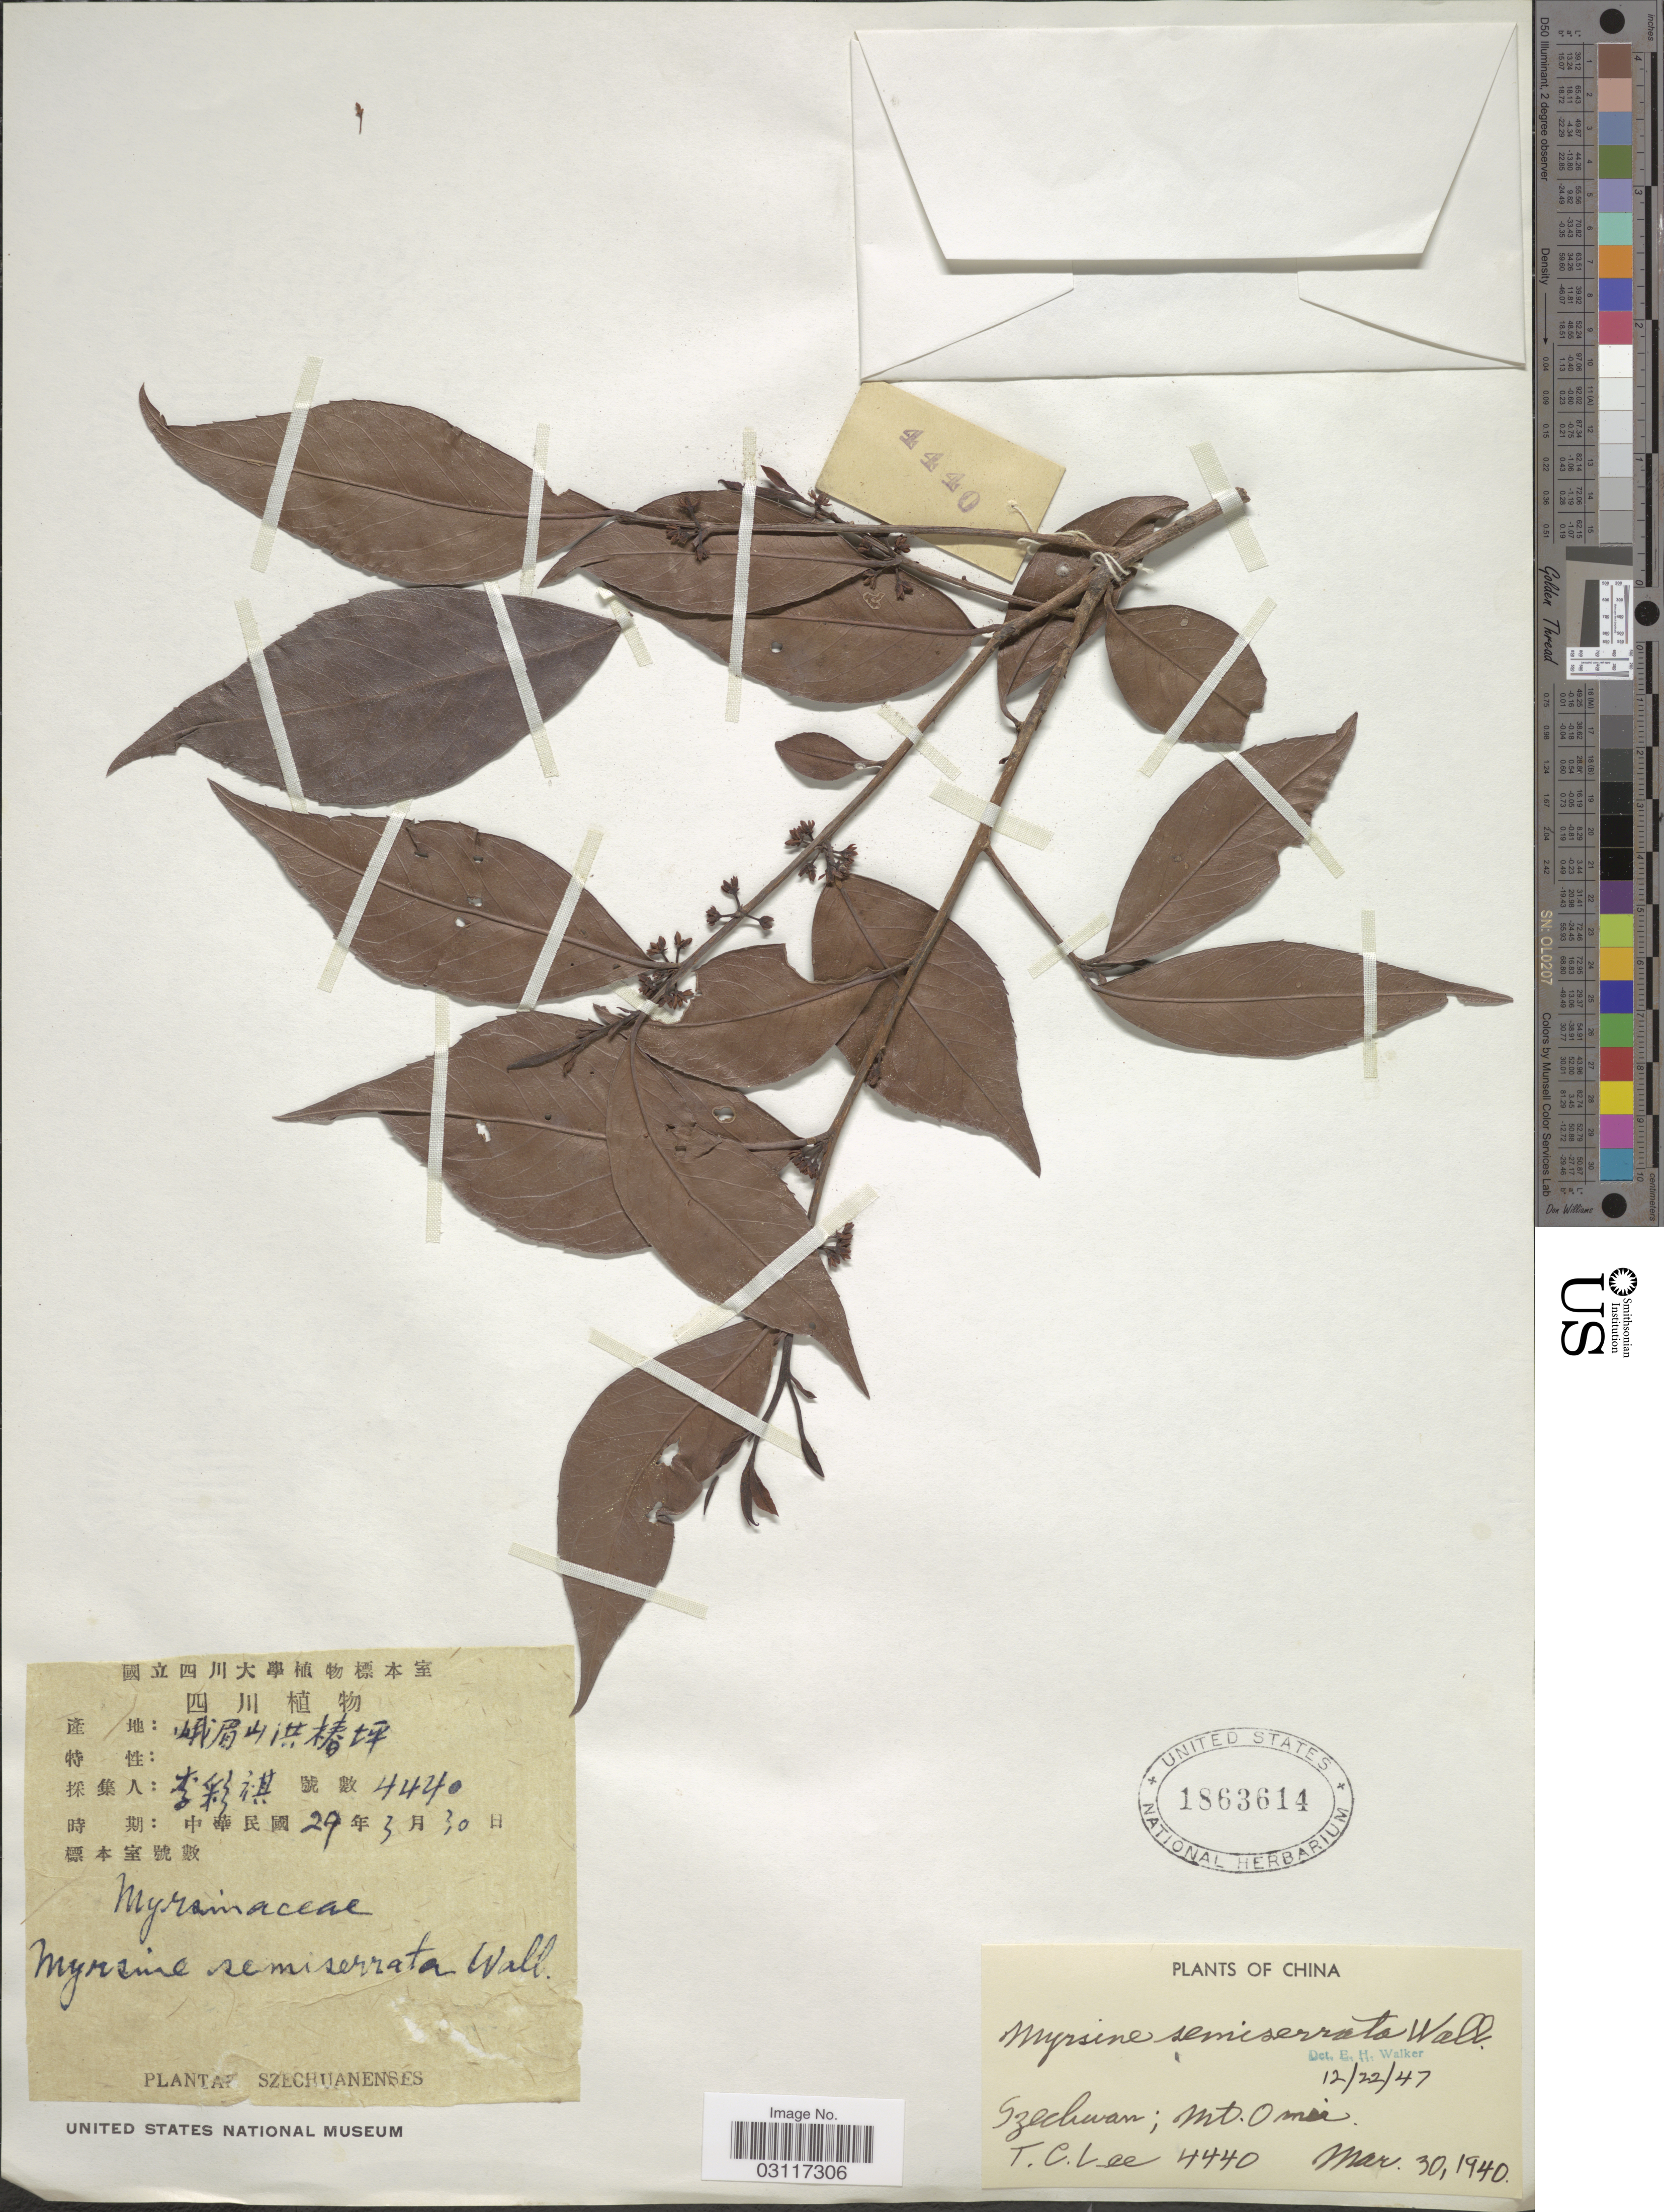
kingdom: Plantae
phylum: Tracheophyta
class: Magnoliopsida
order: Ericales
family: Primulaceae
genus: Myrsine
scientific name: Myrsine semiserrata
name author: Wall.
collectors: T. Lee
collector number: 4440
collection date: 1940-03-30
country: China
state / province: Sichuan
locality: Szechwan; Mt. Omei.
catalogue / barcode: US 1863614